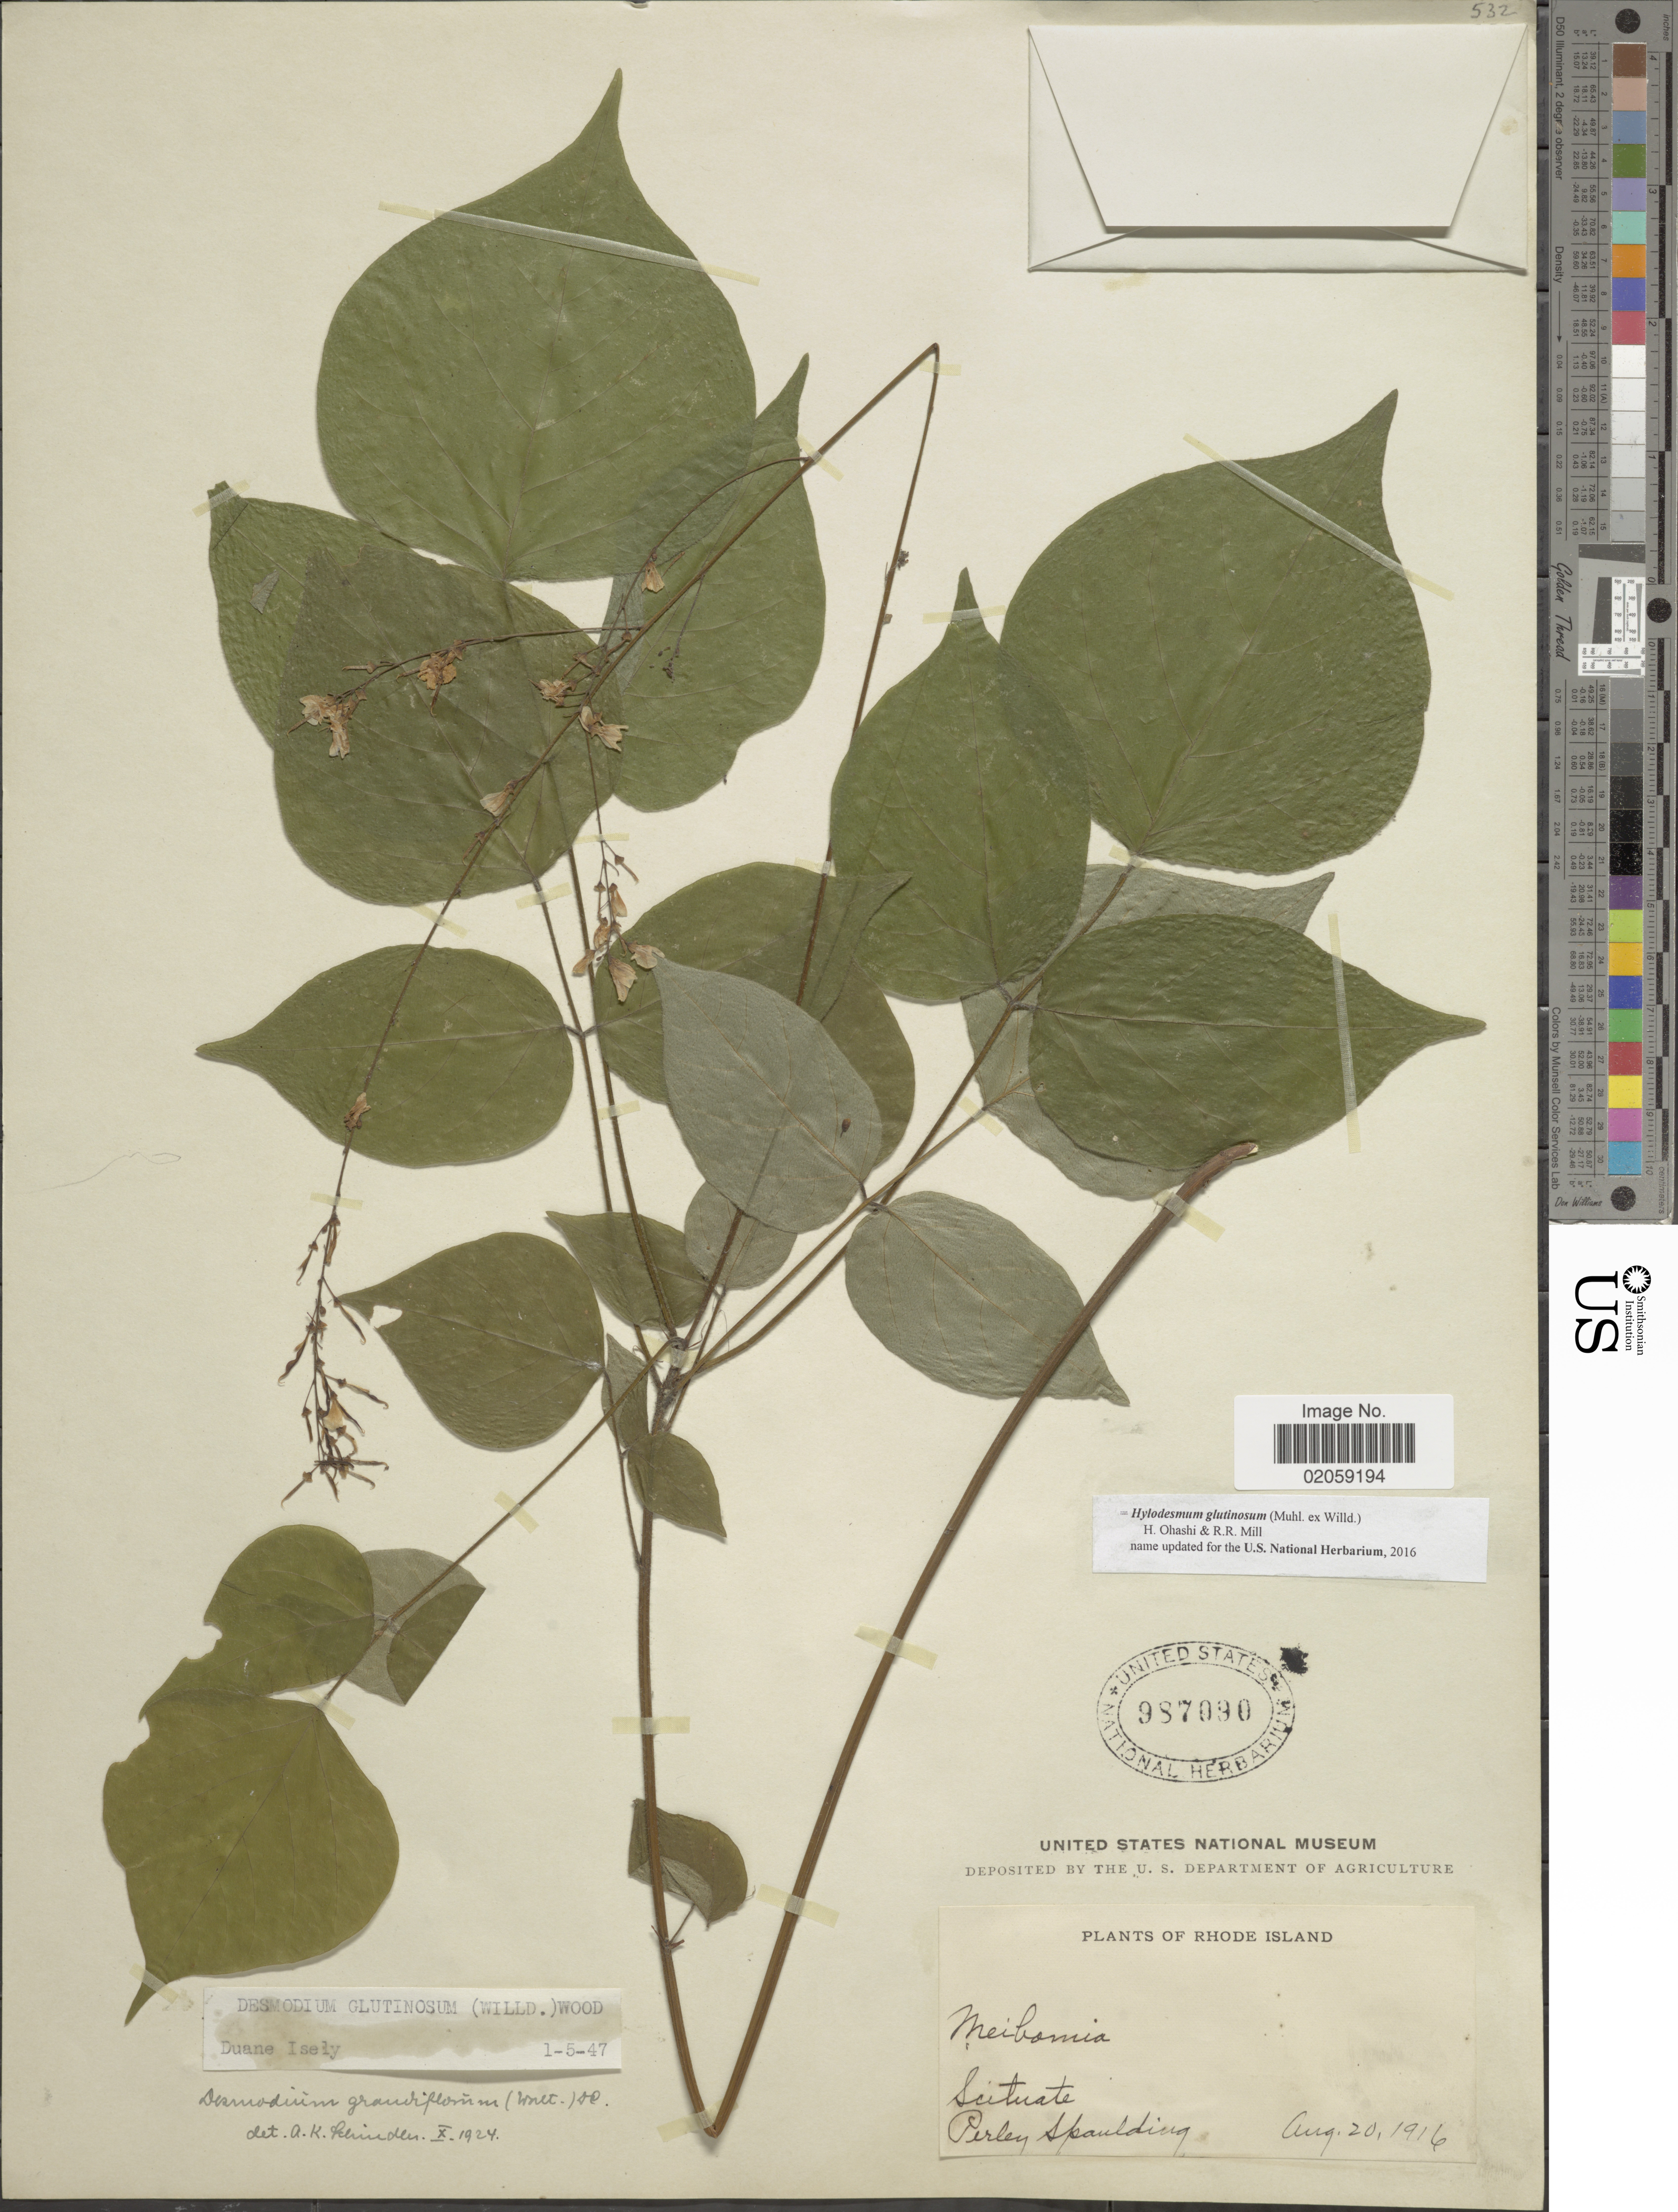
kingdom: Plantae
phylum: Tracheophyta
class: Magnoliopsida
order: Fabales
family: Fabaceae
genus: Hylodesmum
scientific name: Hylodesmum glutinosum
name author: (Muhl. ex Willd.) H. Ohashi & R.R. Mill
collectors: P. S. Spaulding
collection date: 1916-08-20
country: United States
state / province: Rhode Island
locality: Scituate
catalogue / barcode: US 987090